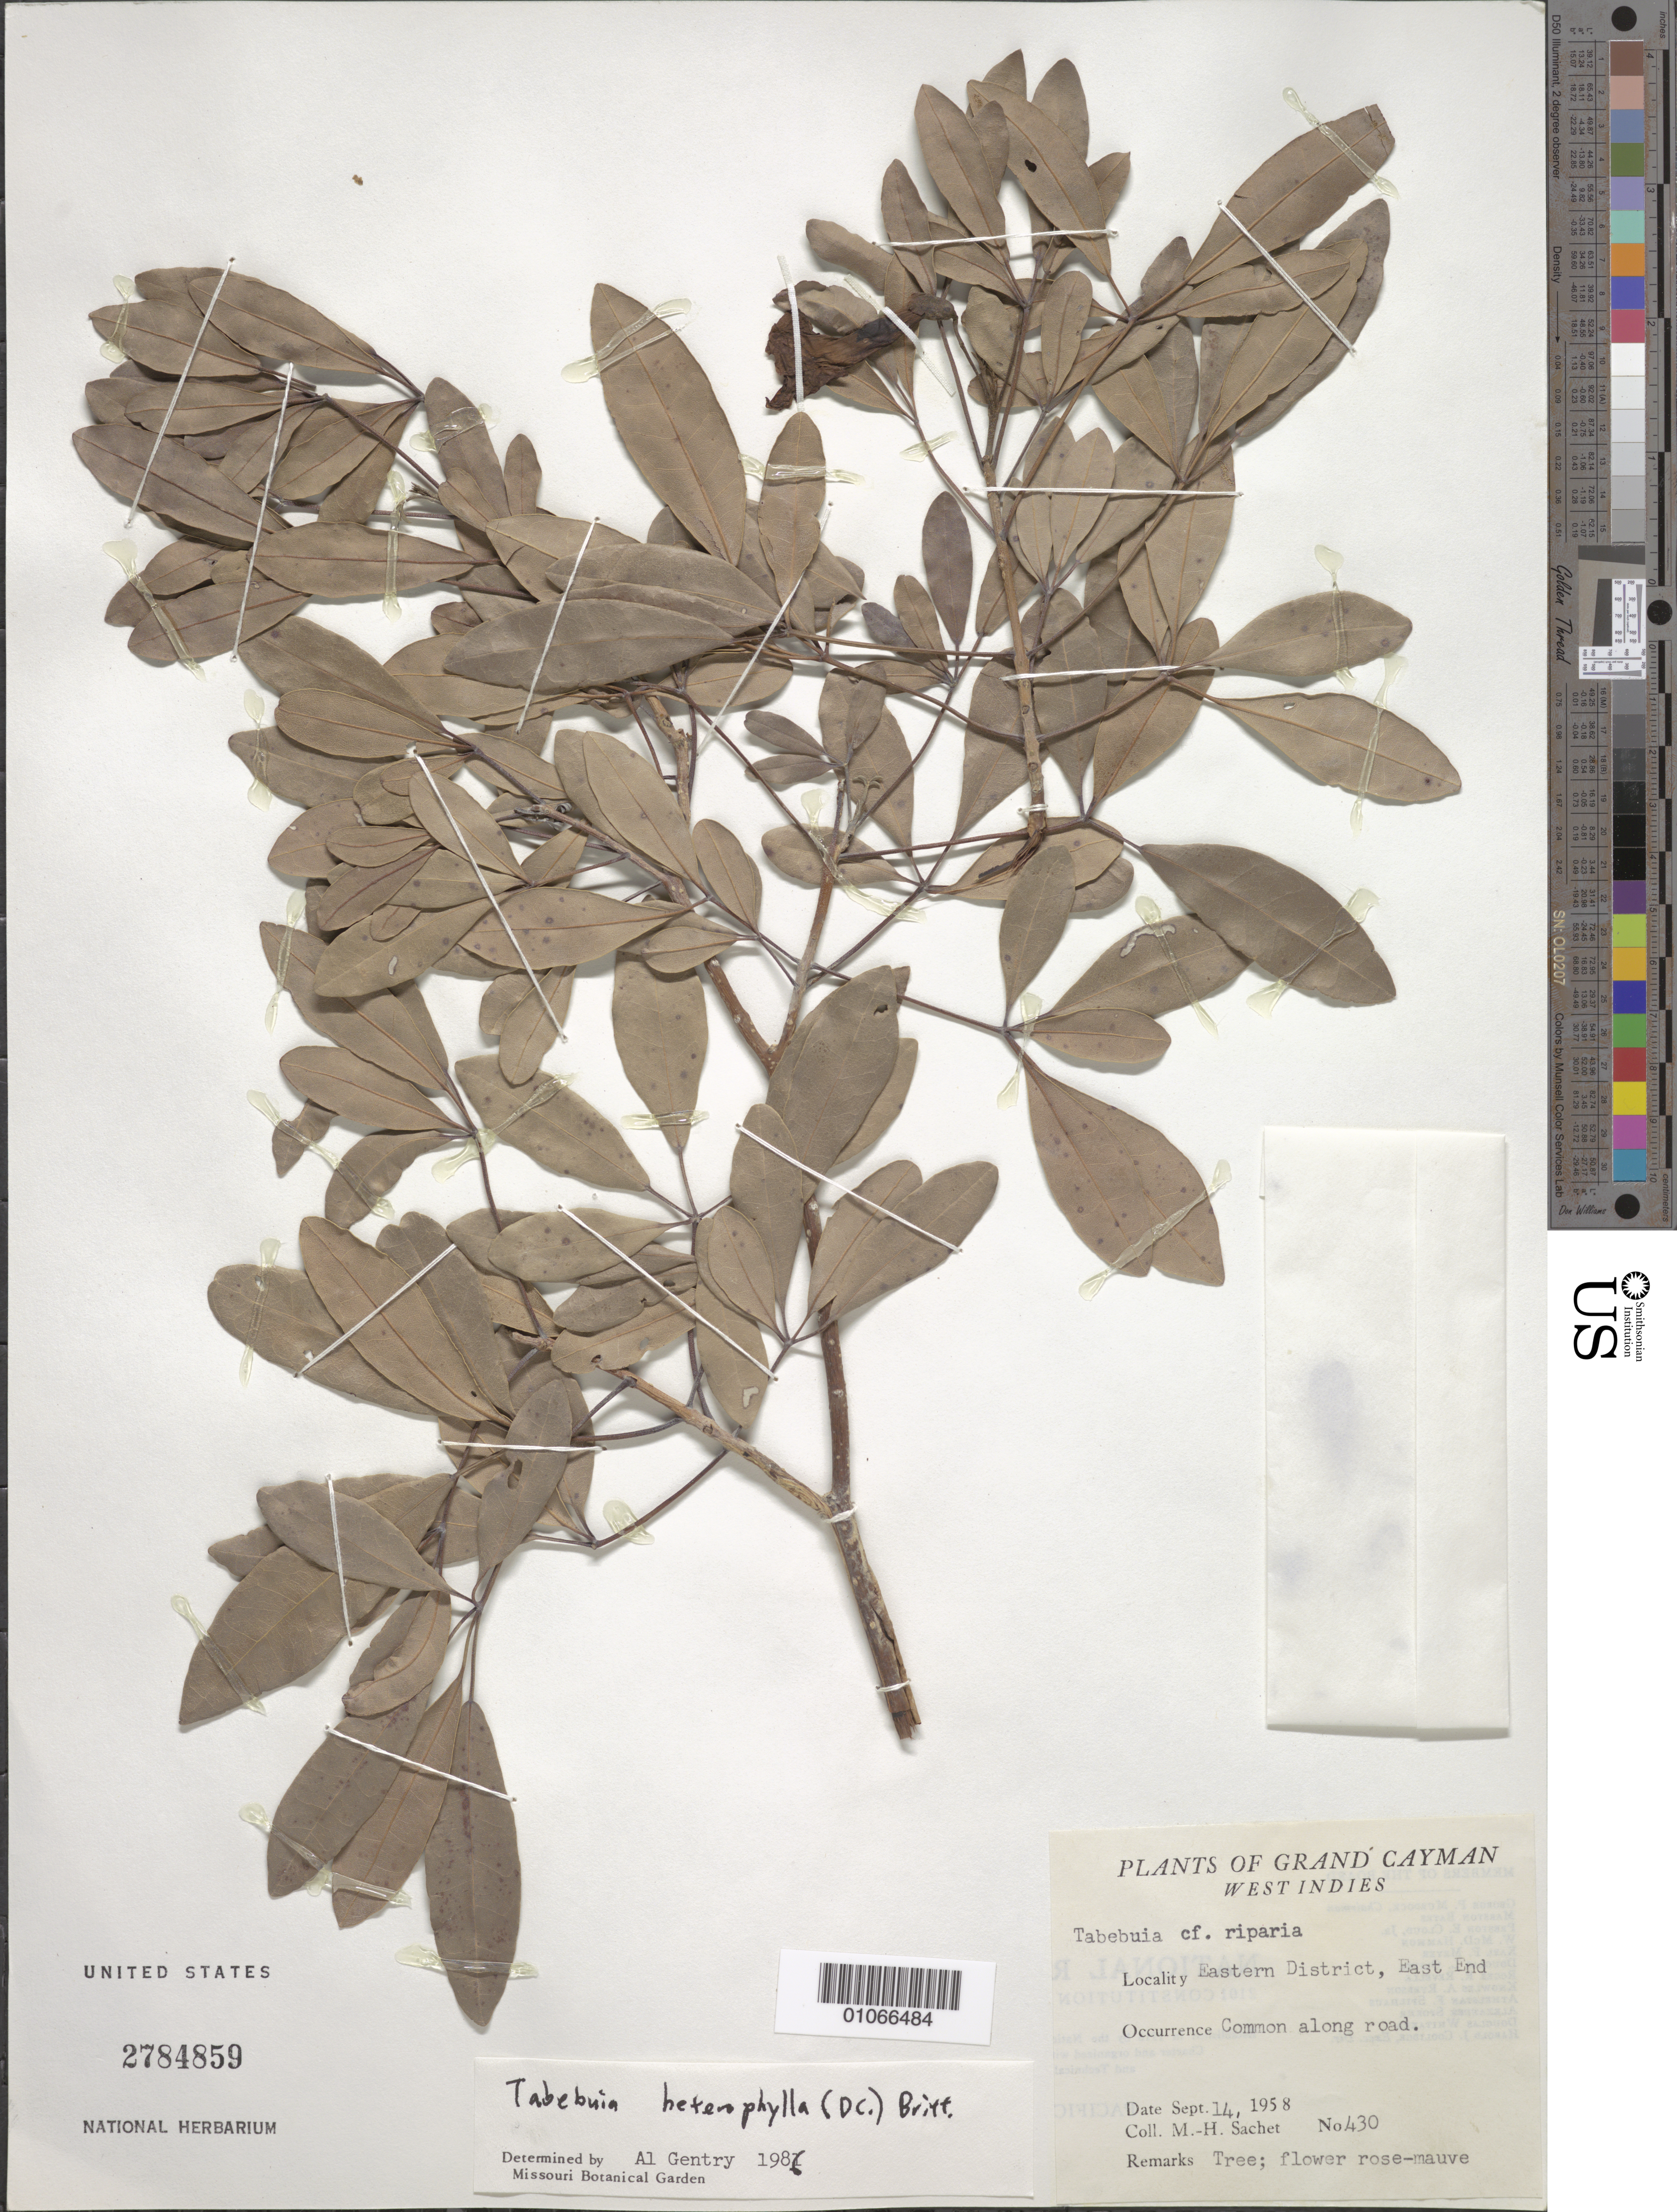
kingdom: Plantae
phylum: Tracheophyta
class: Magnoliopsida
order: Lamiales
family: Bignoniaceae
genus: Tabebuia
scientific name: Tabebuia heterophylla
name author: (DC.) Britton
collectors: M.-H. Sachet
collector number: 430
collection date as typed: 14 Sep 1958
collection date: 1958-09-14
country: Cayman Islands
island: Grand Cayman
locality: Eastern District, East End.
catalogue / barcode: US 2784859